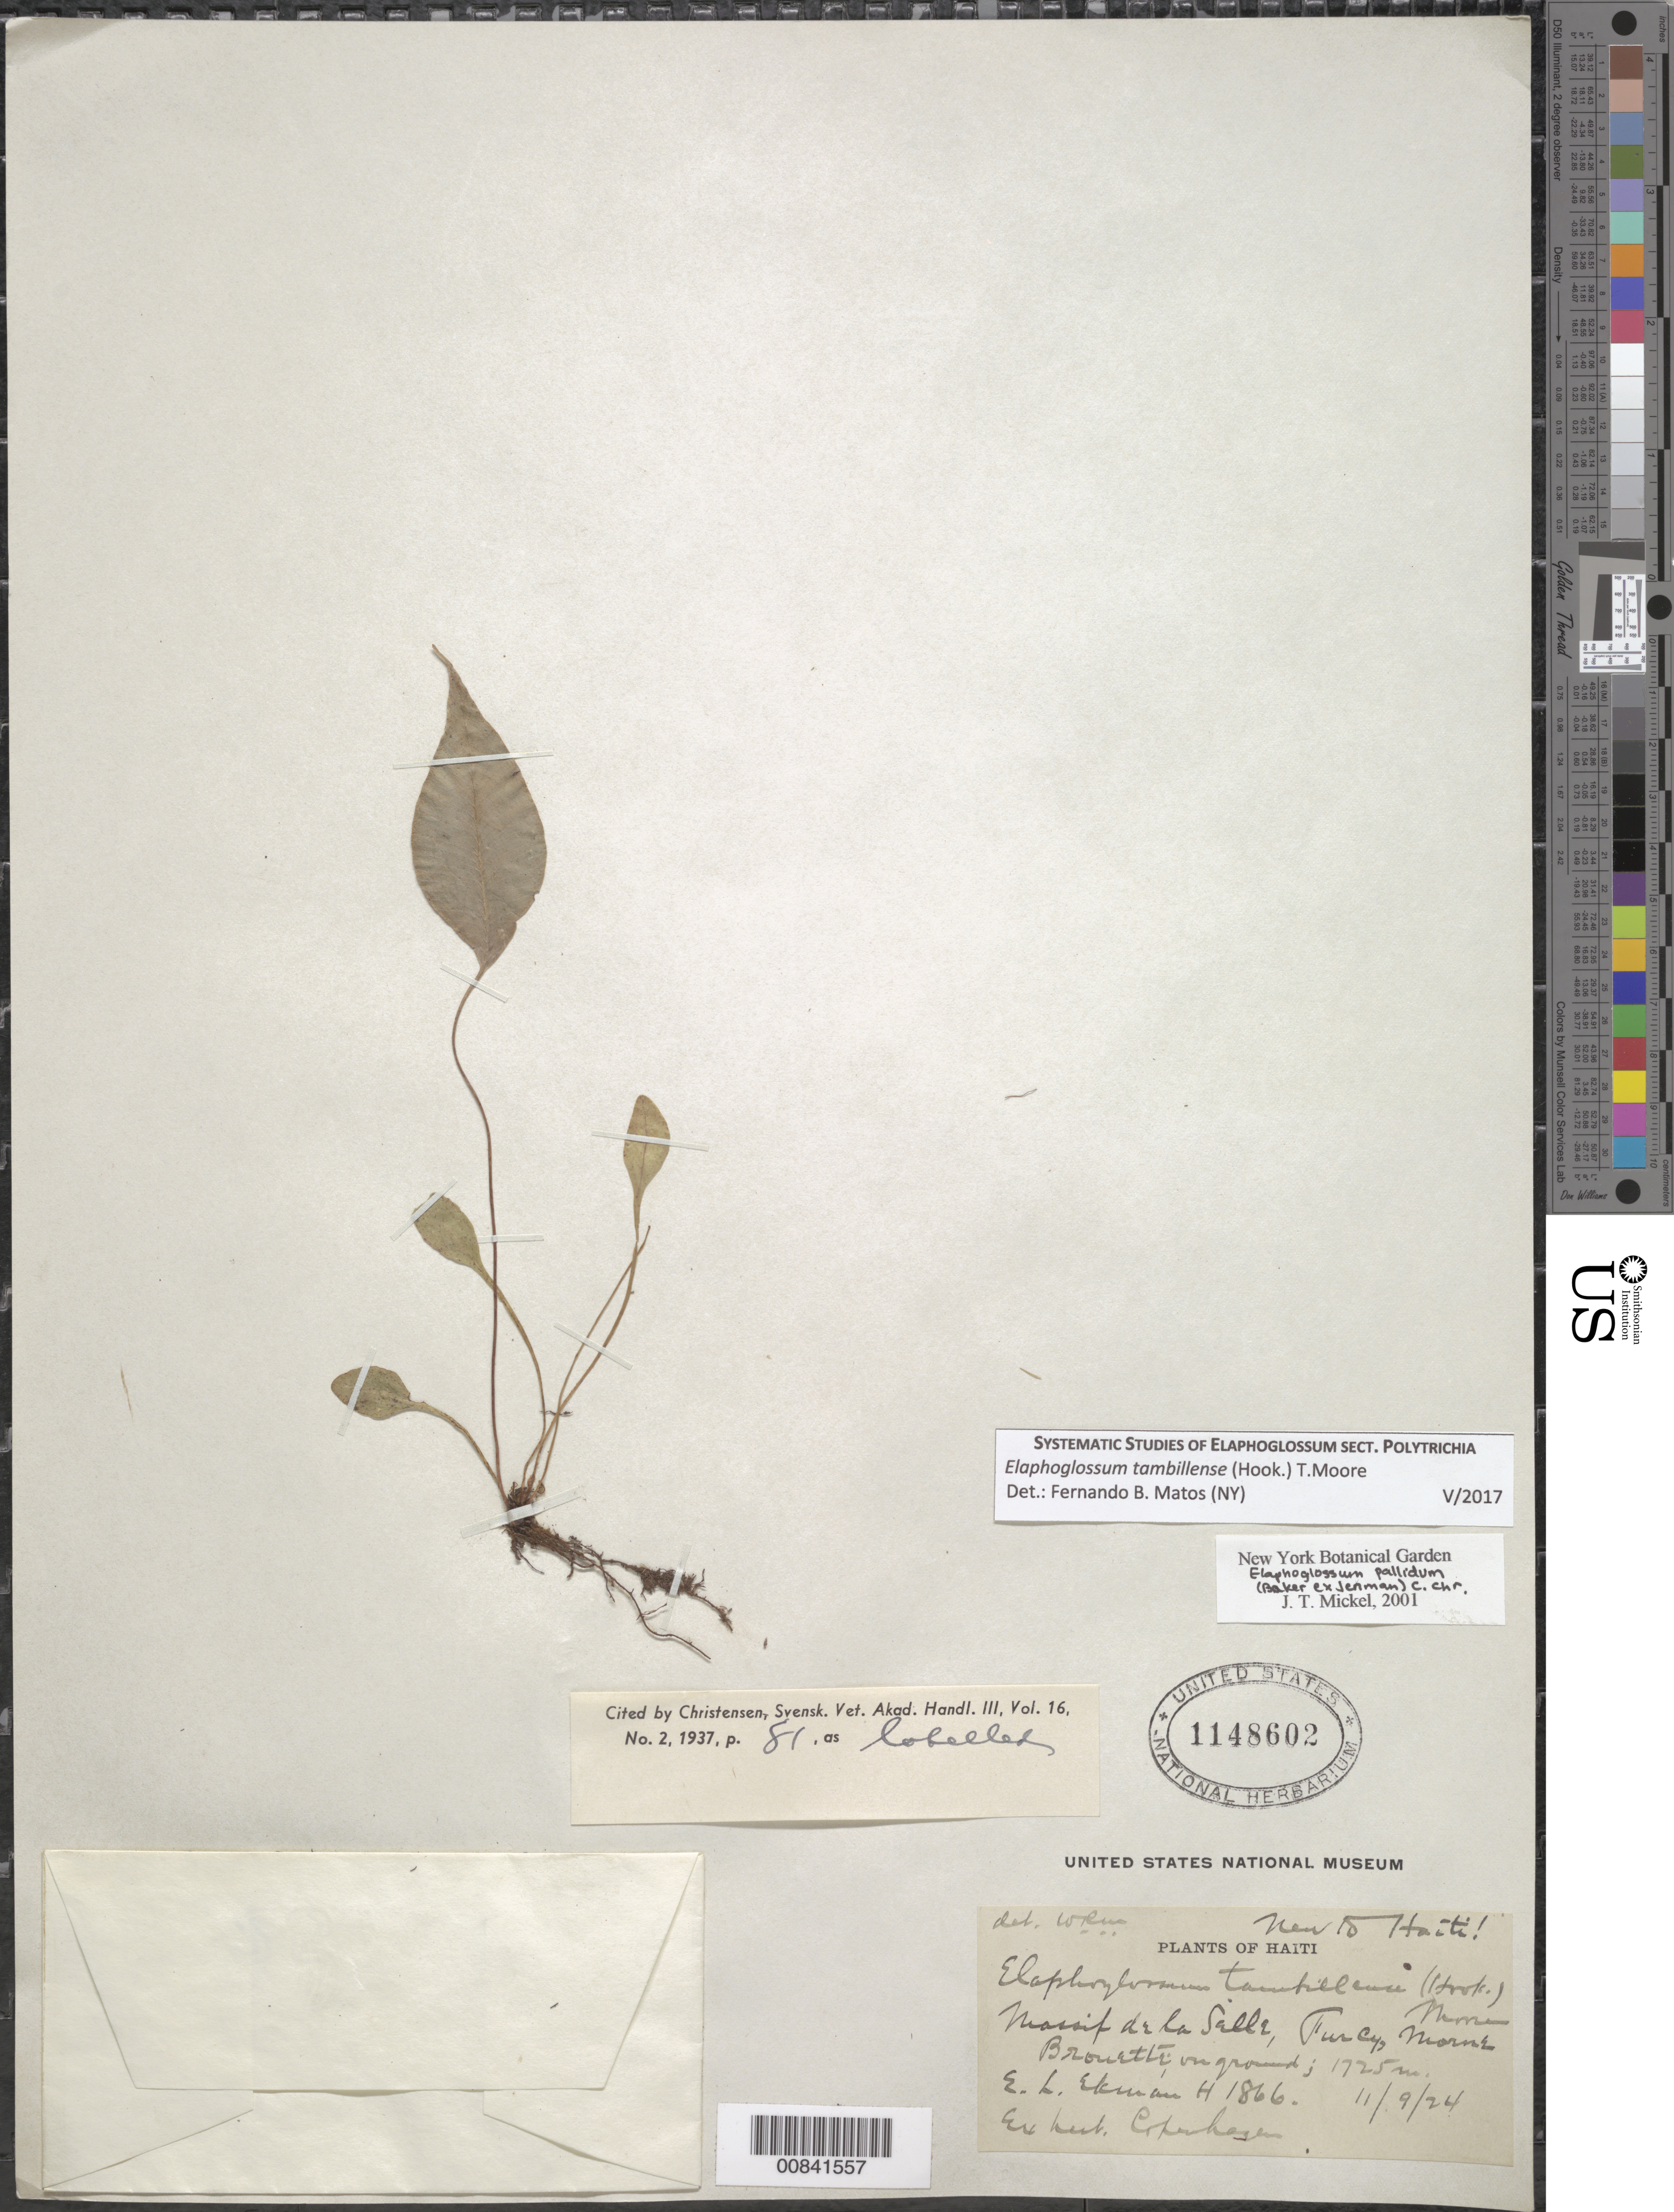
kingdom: Plantae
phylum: Tracheophyta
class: Polypodiopsida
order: Polypodiales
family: Dryopteridaceae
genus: Elaphoglossum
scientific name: Elaphoglossum pallidum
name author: (Baker & Jenman) C. Chr.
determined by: Mickel, J. T., (NY), New York Botanical Garden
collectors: E. L. Ekman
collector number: H 1866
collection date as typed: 11 Sep 1924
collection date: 1924-09-11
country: Haiti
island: Hispaniola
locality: Massif de la Selle, Furcy, Morne Brouette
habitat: On ground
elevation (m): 1725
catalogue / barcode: US 1148602